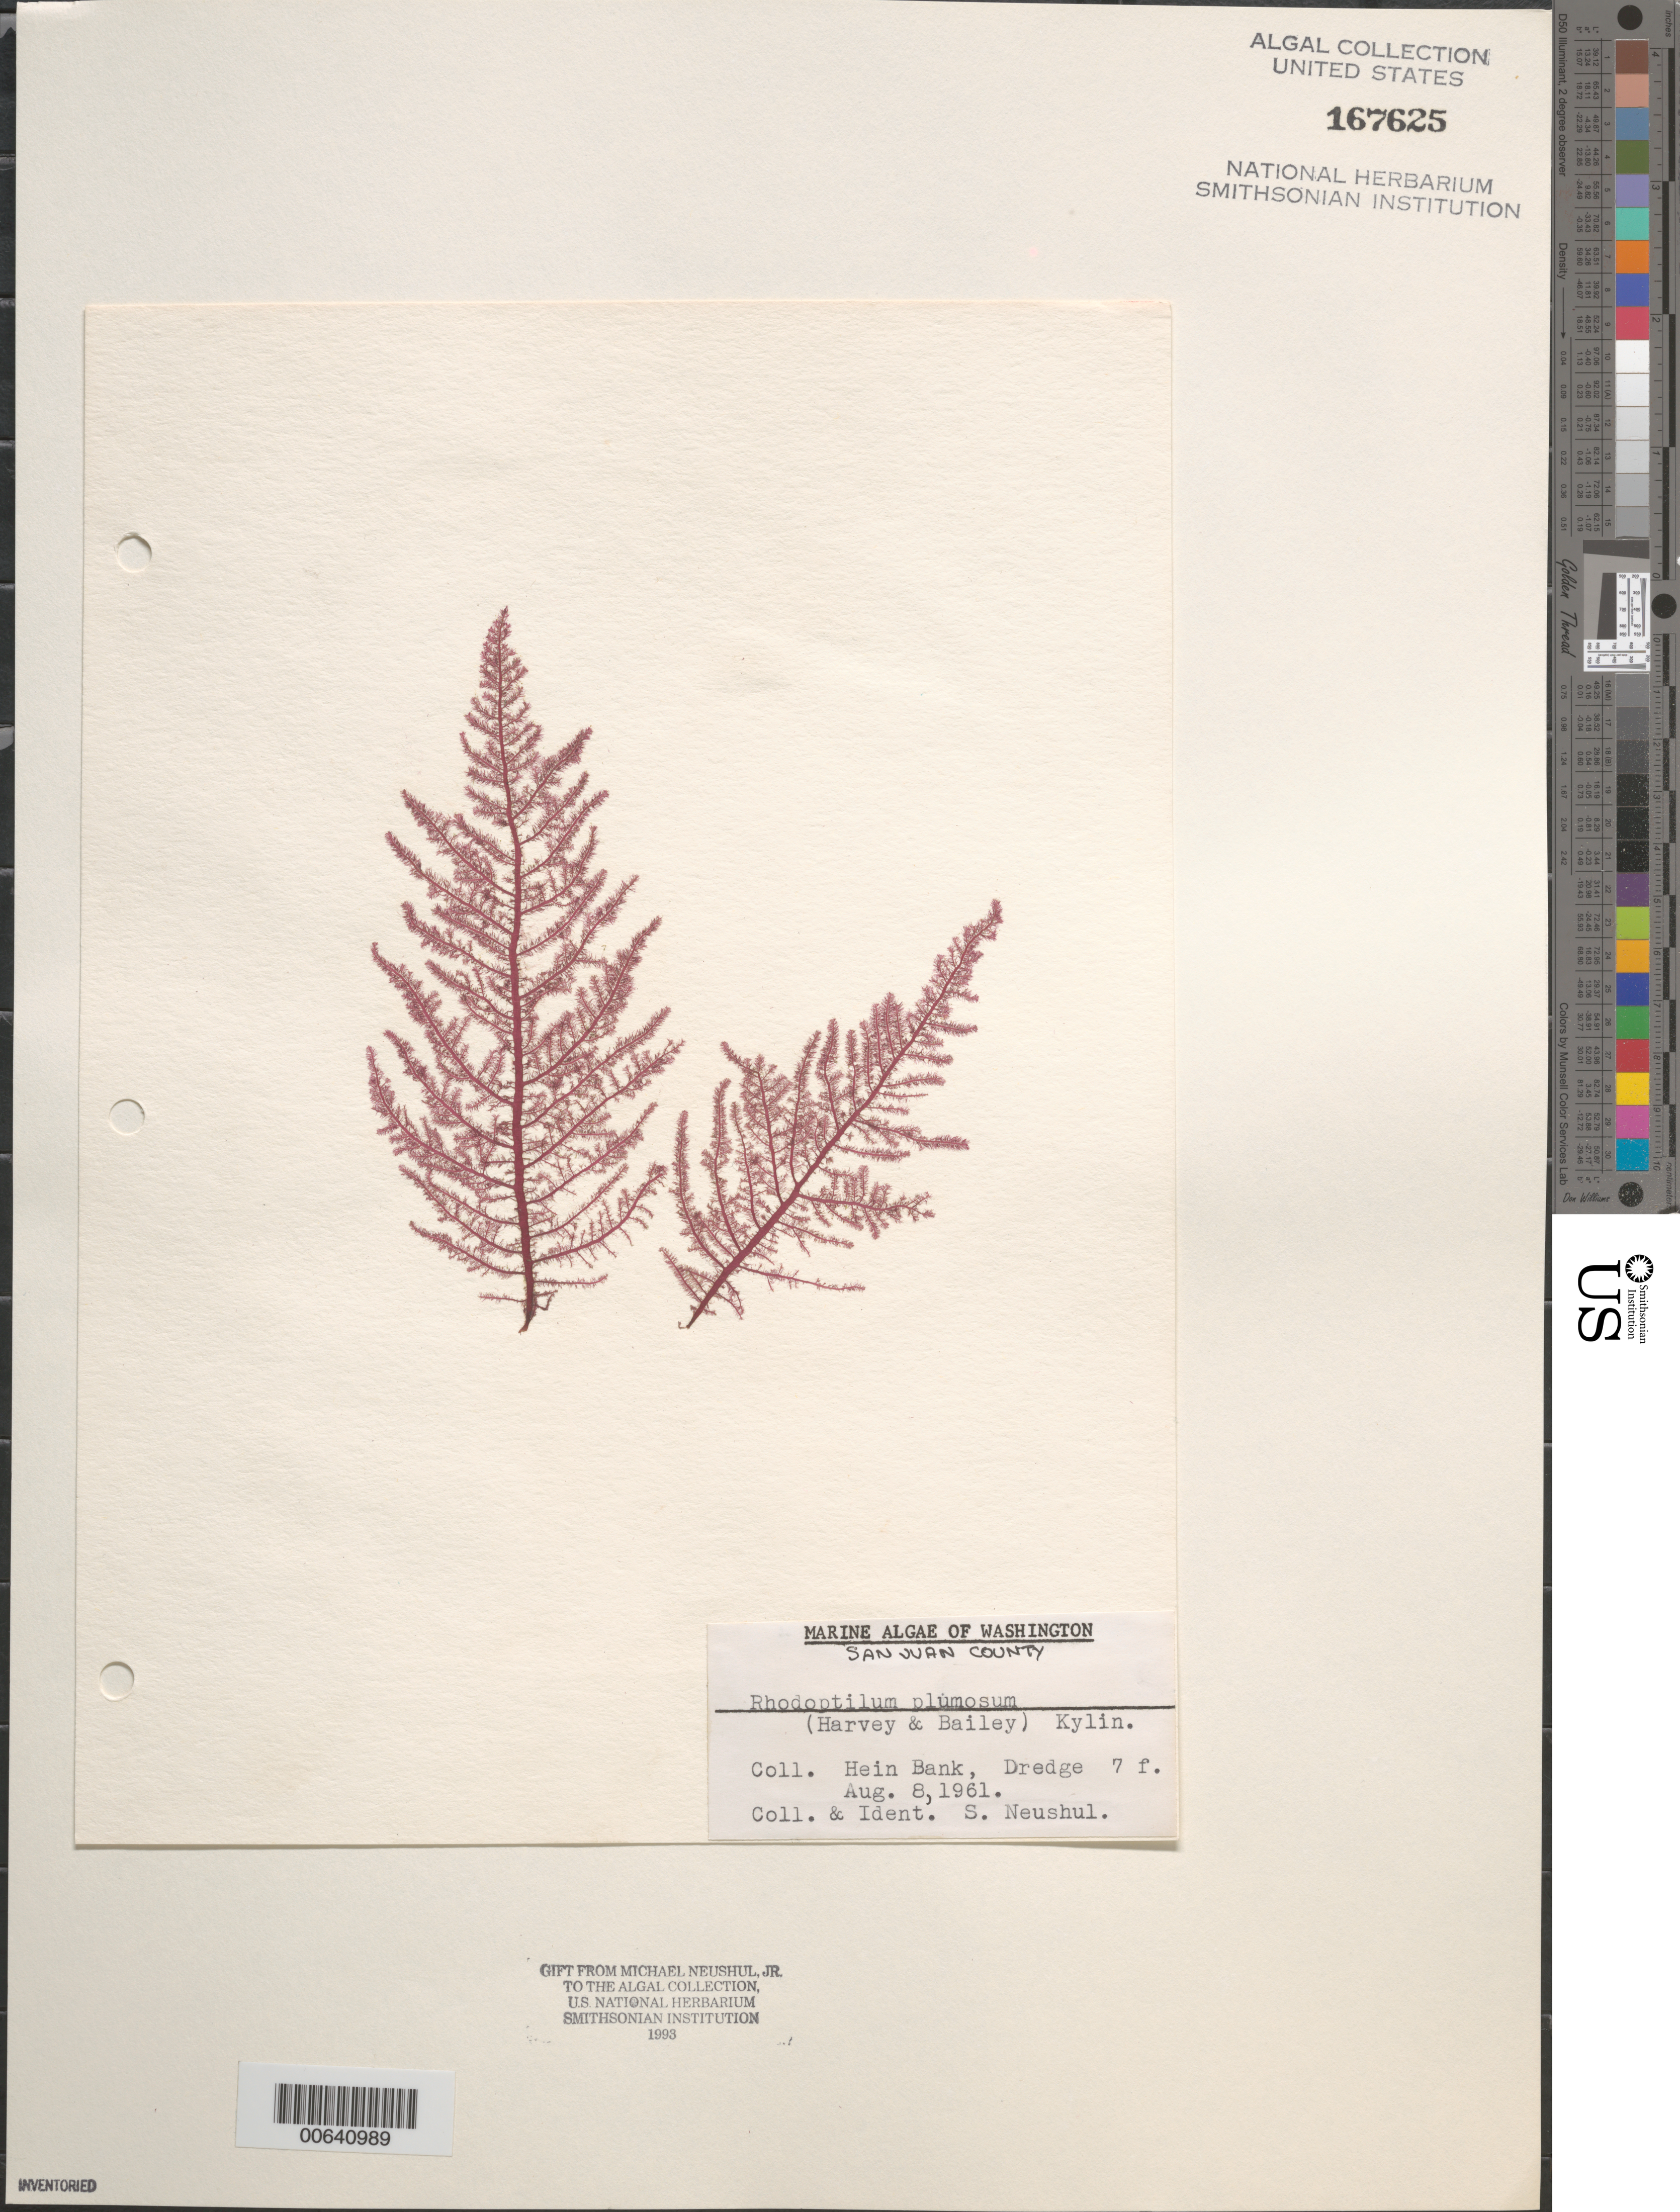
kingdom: Plantae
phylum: Rhodophyta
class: Florideophyceae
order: Ceramiales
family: Dasyaceae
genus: Rhodoptilum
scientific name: Rhodoptilum plumosum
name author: (Harv. & Bail.) Kylin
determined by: Neushul, S.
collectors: S. Neushul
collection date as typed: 08 Aug 1961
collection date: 1961-08-08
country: United States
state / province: Washington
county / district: San Juan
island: San Juan Island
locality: Hein Bank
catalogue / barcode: US 167625